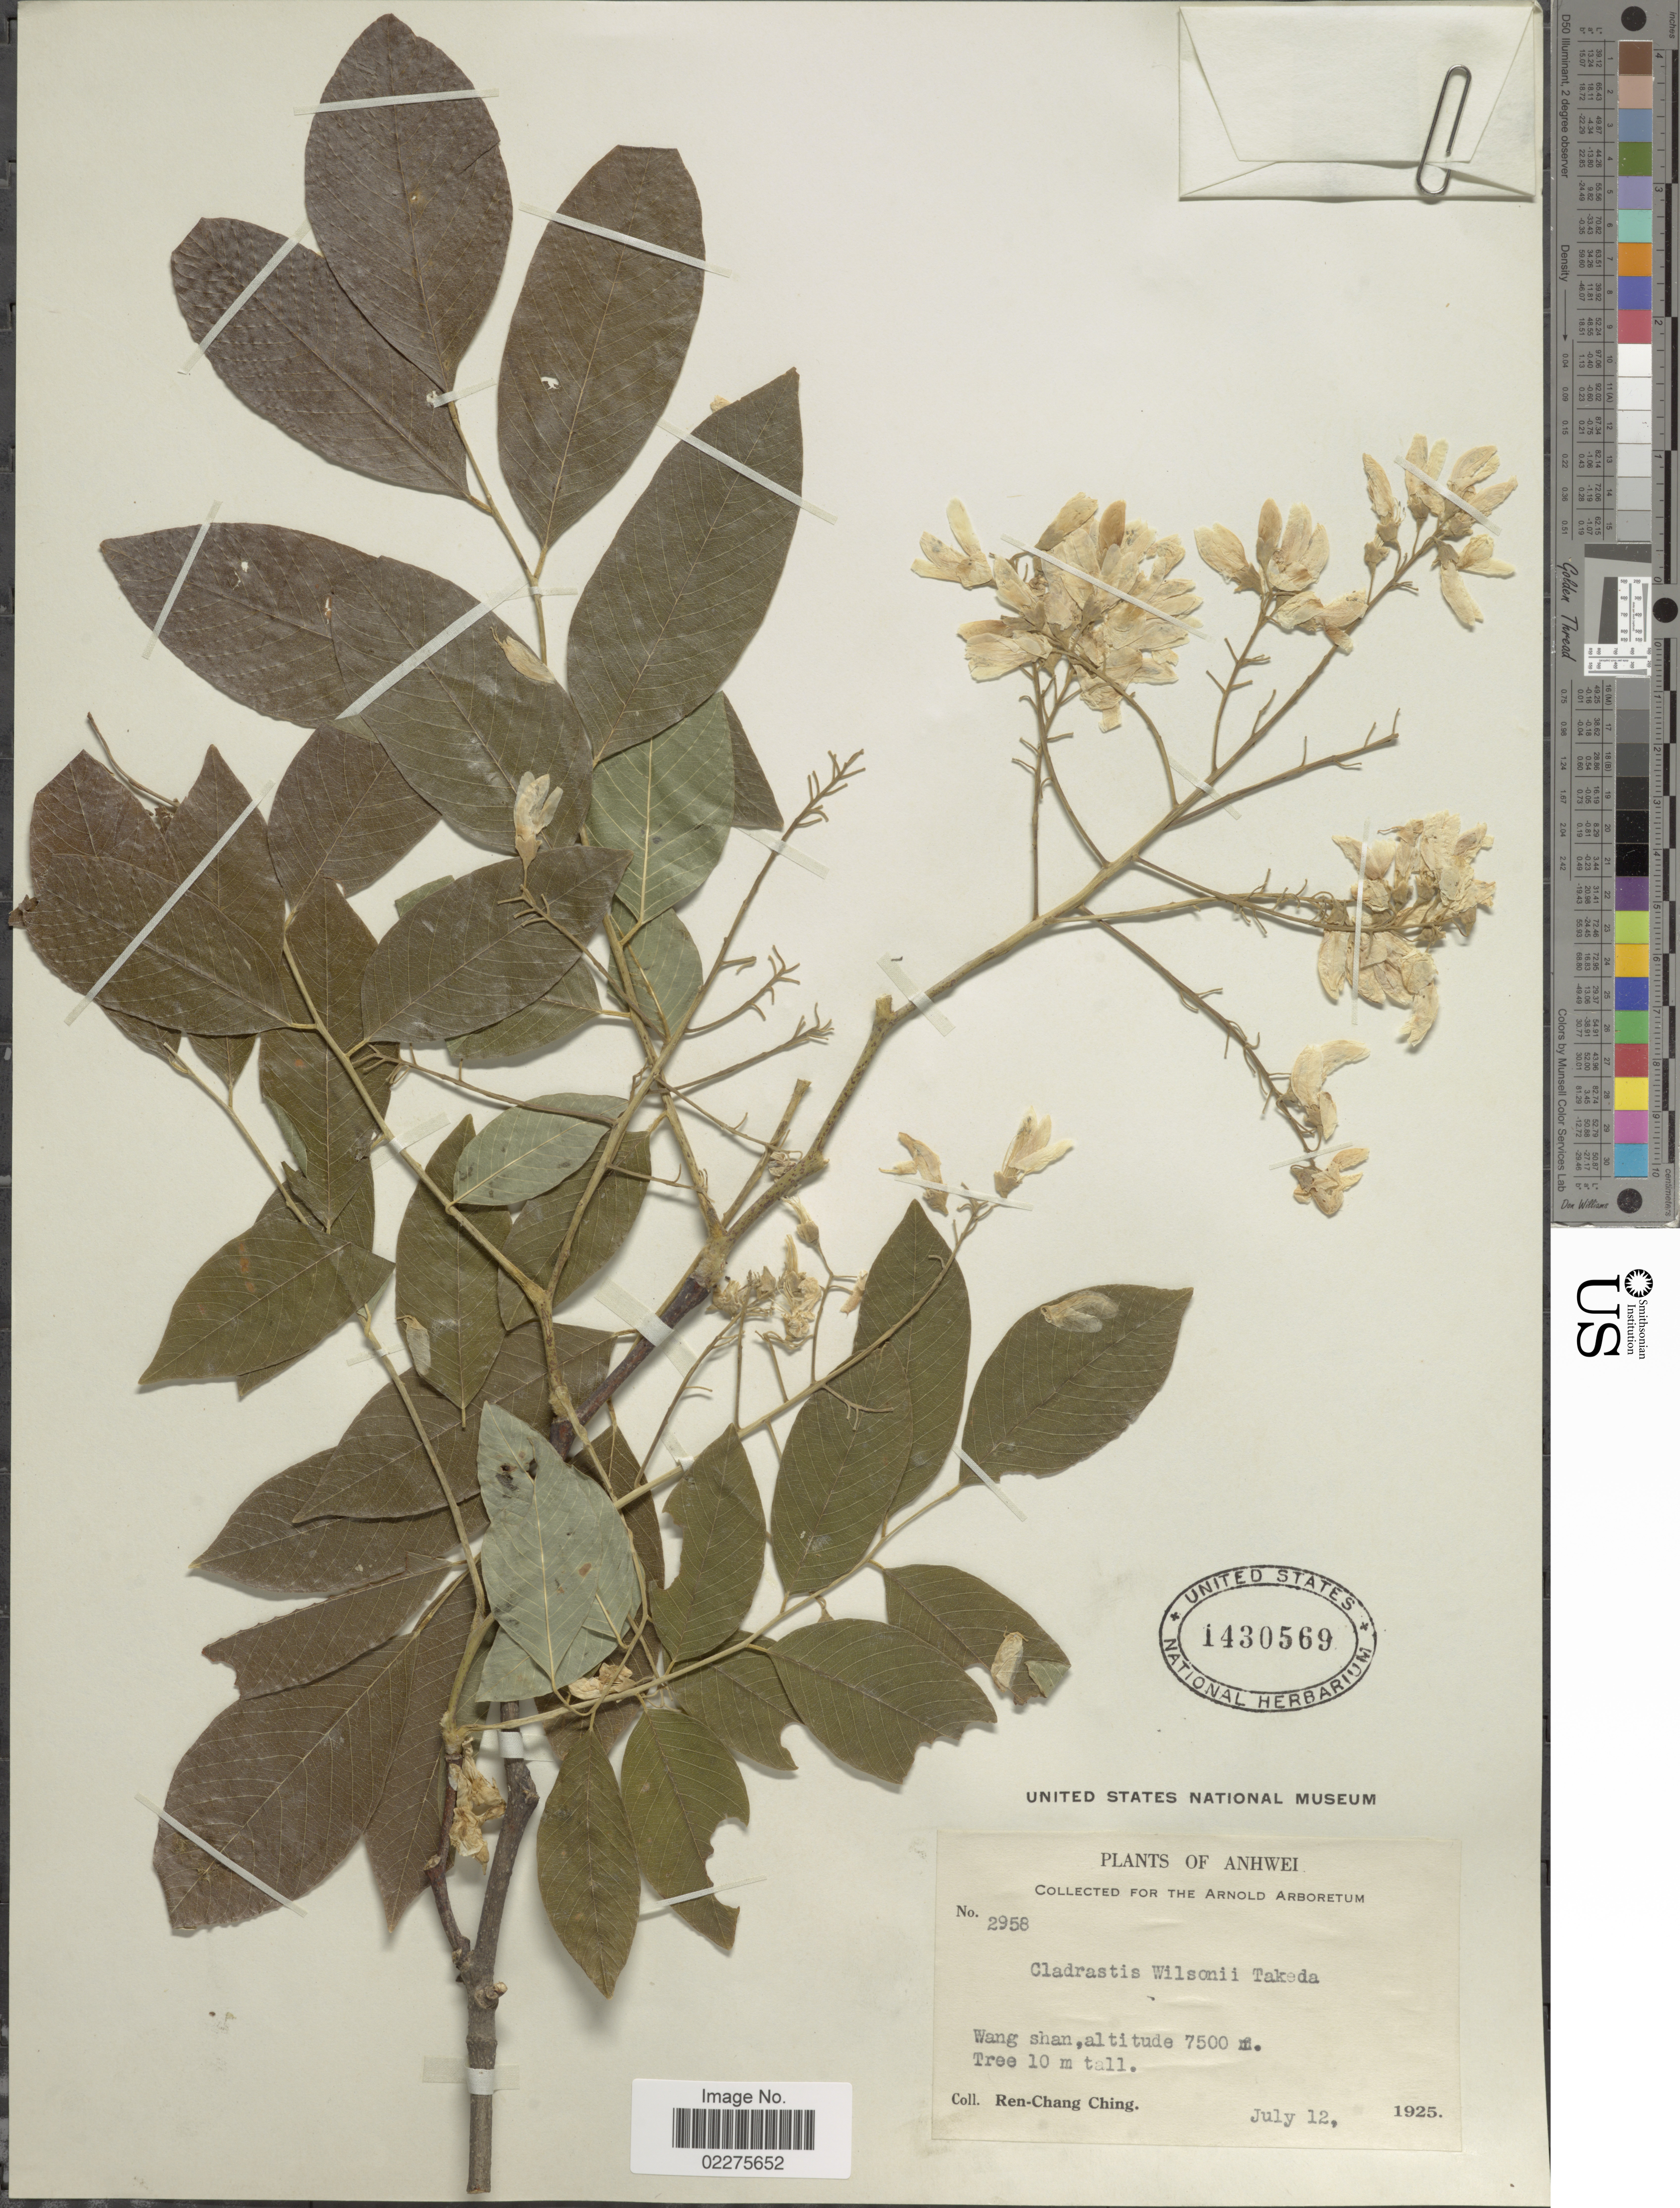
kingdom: Plantae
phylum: Tracheophyta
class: Magnoliopsida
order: Fabales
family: Fabaceae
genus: Cladrastis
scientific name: Cladrastis wilsonii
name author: Takeda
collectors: R. C. Ching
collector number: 2958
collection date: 1925-07-12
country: China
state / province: Anhui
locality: Anhwei. Wang shan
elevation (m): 7500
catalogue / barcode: US 1430569